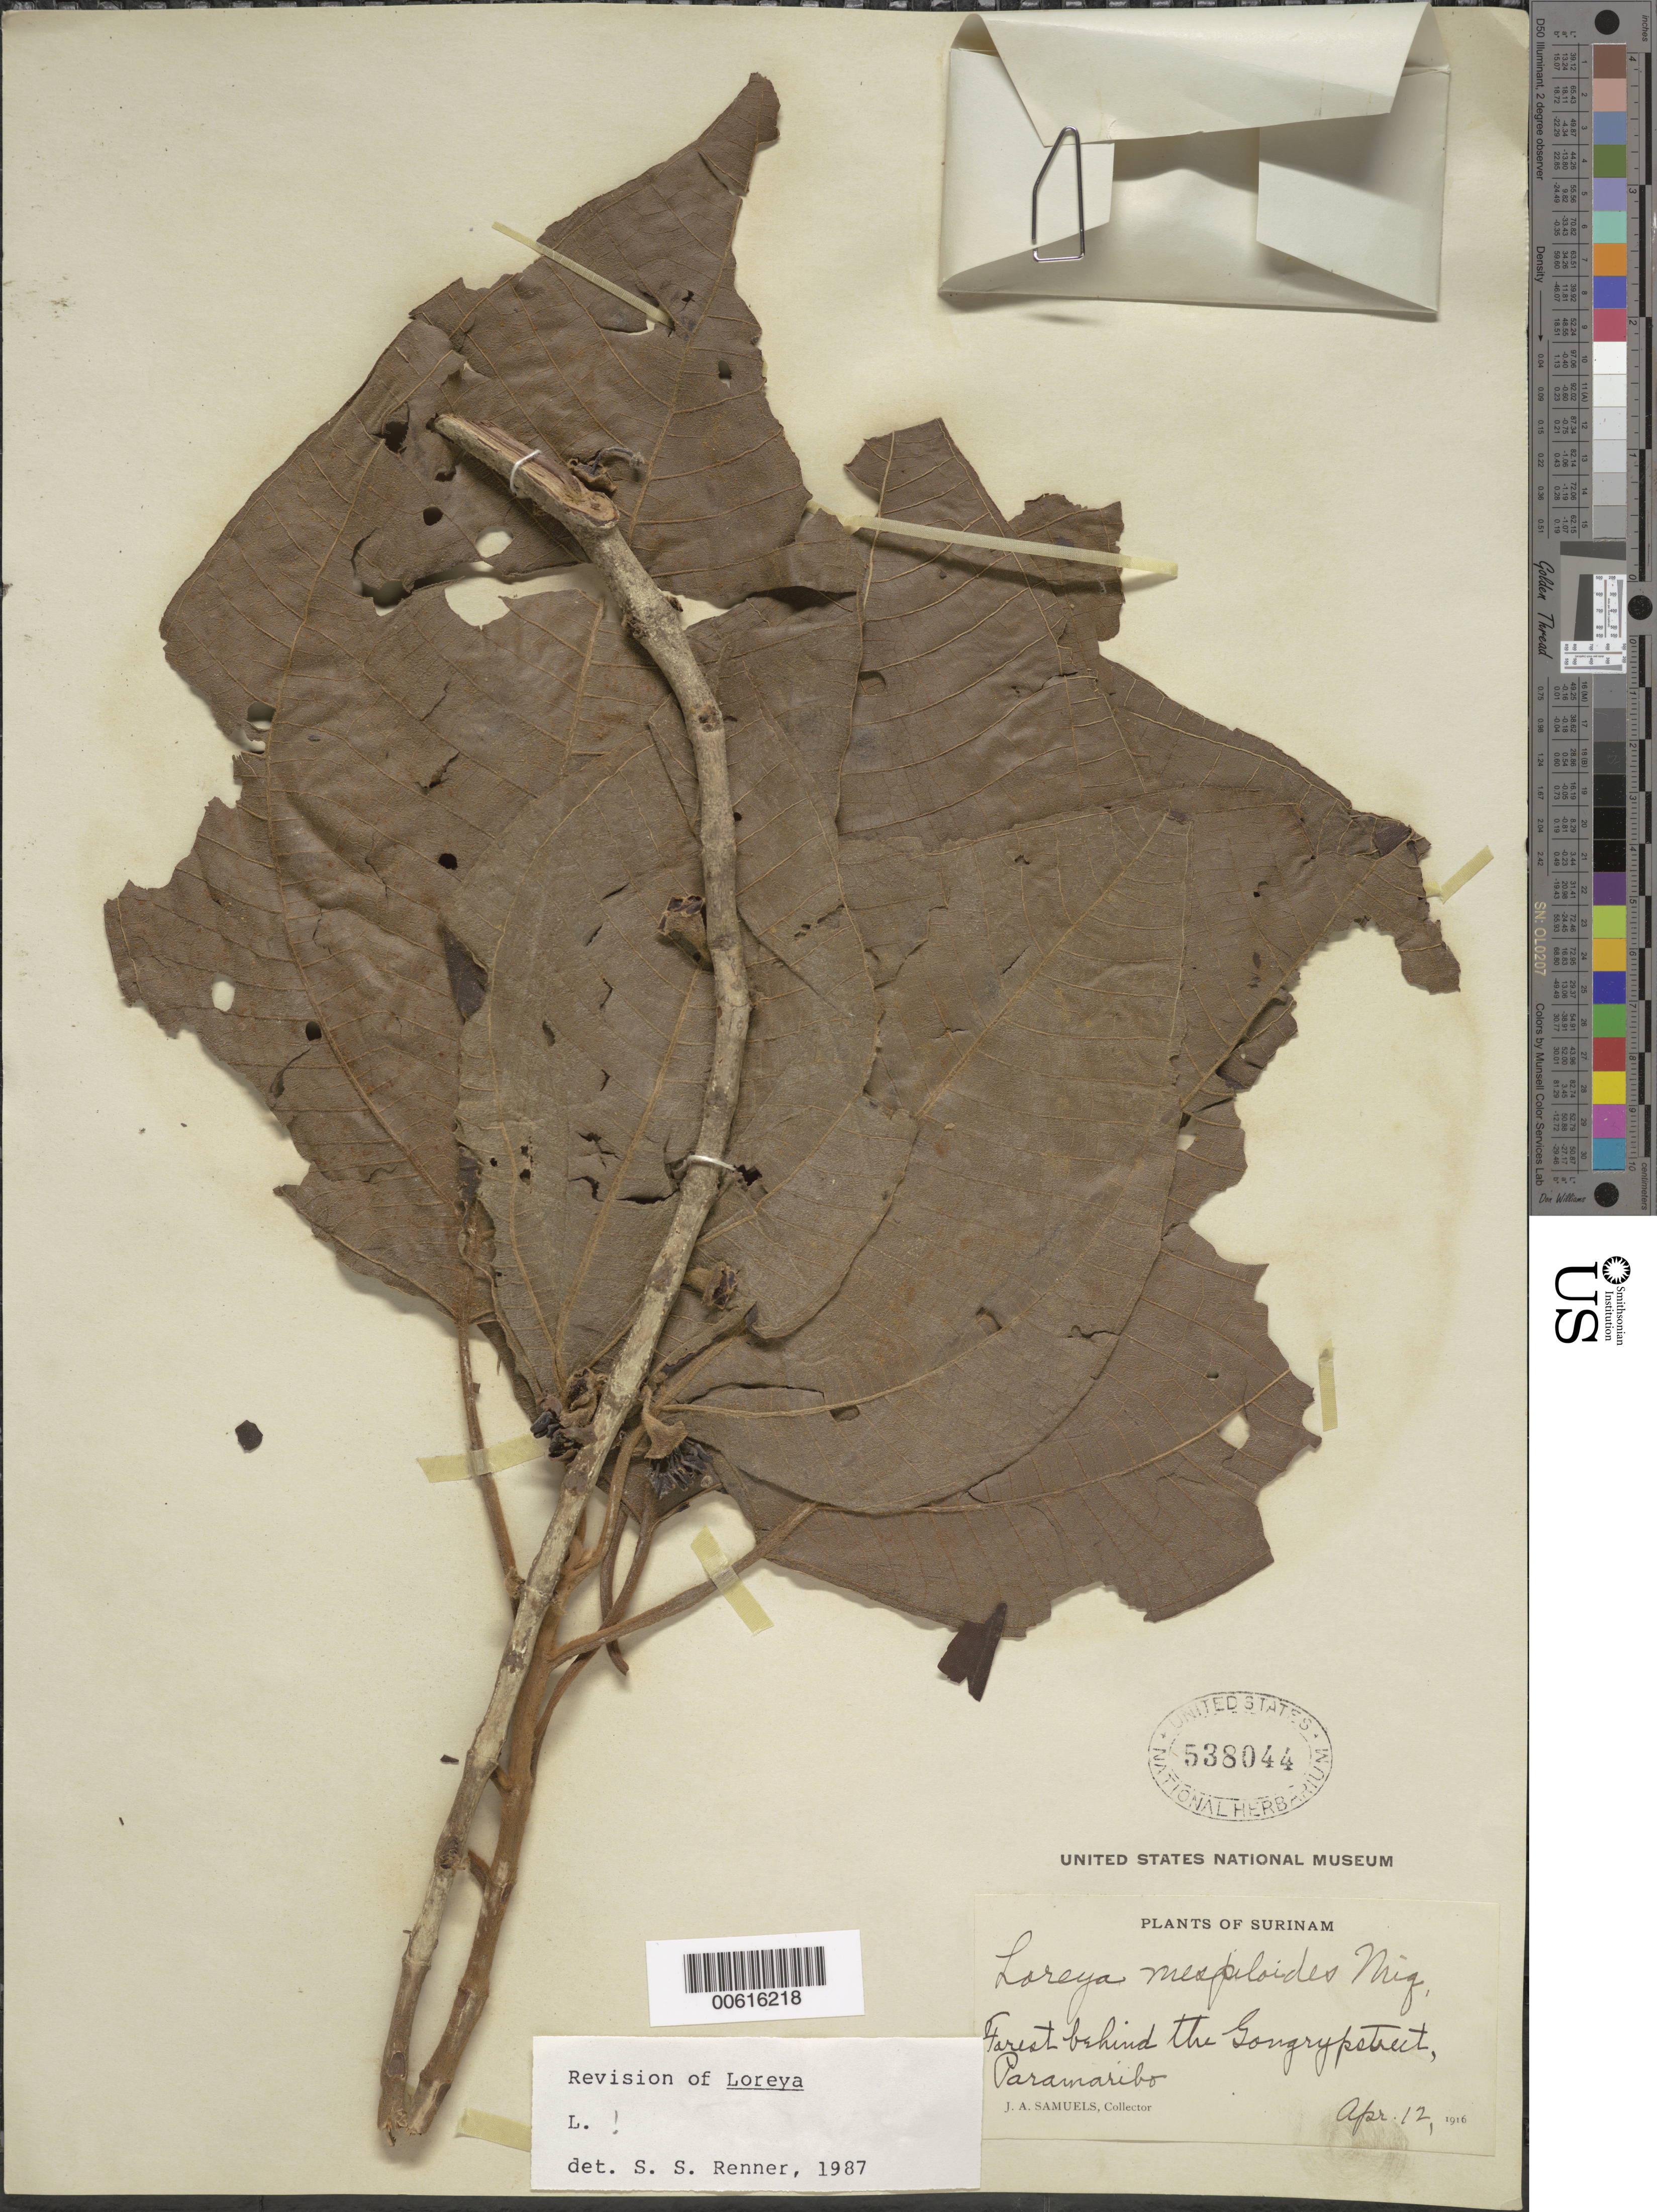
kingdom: Plantae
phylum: Tracheophyta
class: Magnoliopsida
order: Myrtales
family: Melastomataceae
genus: Bellucia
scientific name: Bellucia mespiloides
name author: (Miq.) J.F. Macbr.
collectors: J. A. Samuels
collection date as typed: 12-Apr-16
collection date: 1916-04-12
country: Suriname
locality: Paramaribo, Gongrypstreet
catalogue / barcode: US 538044